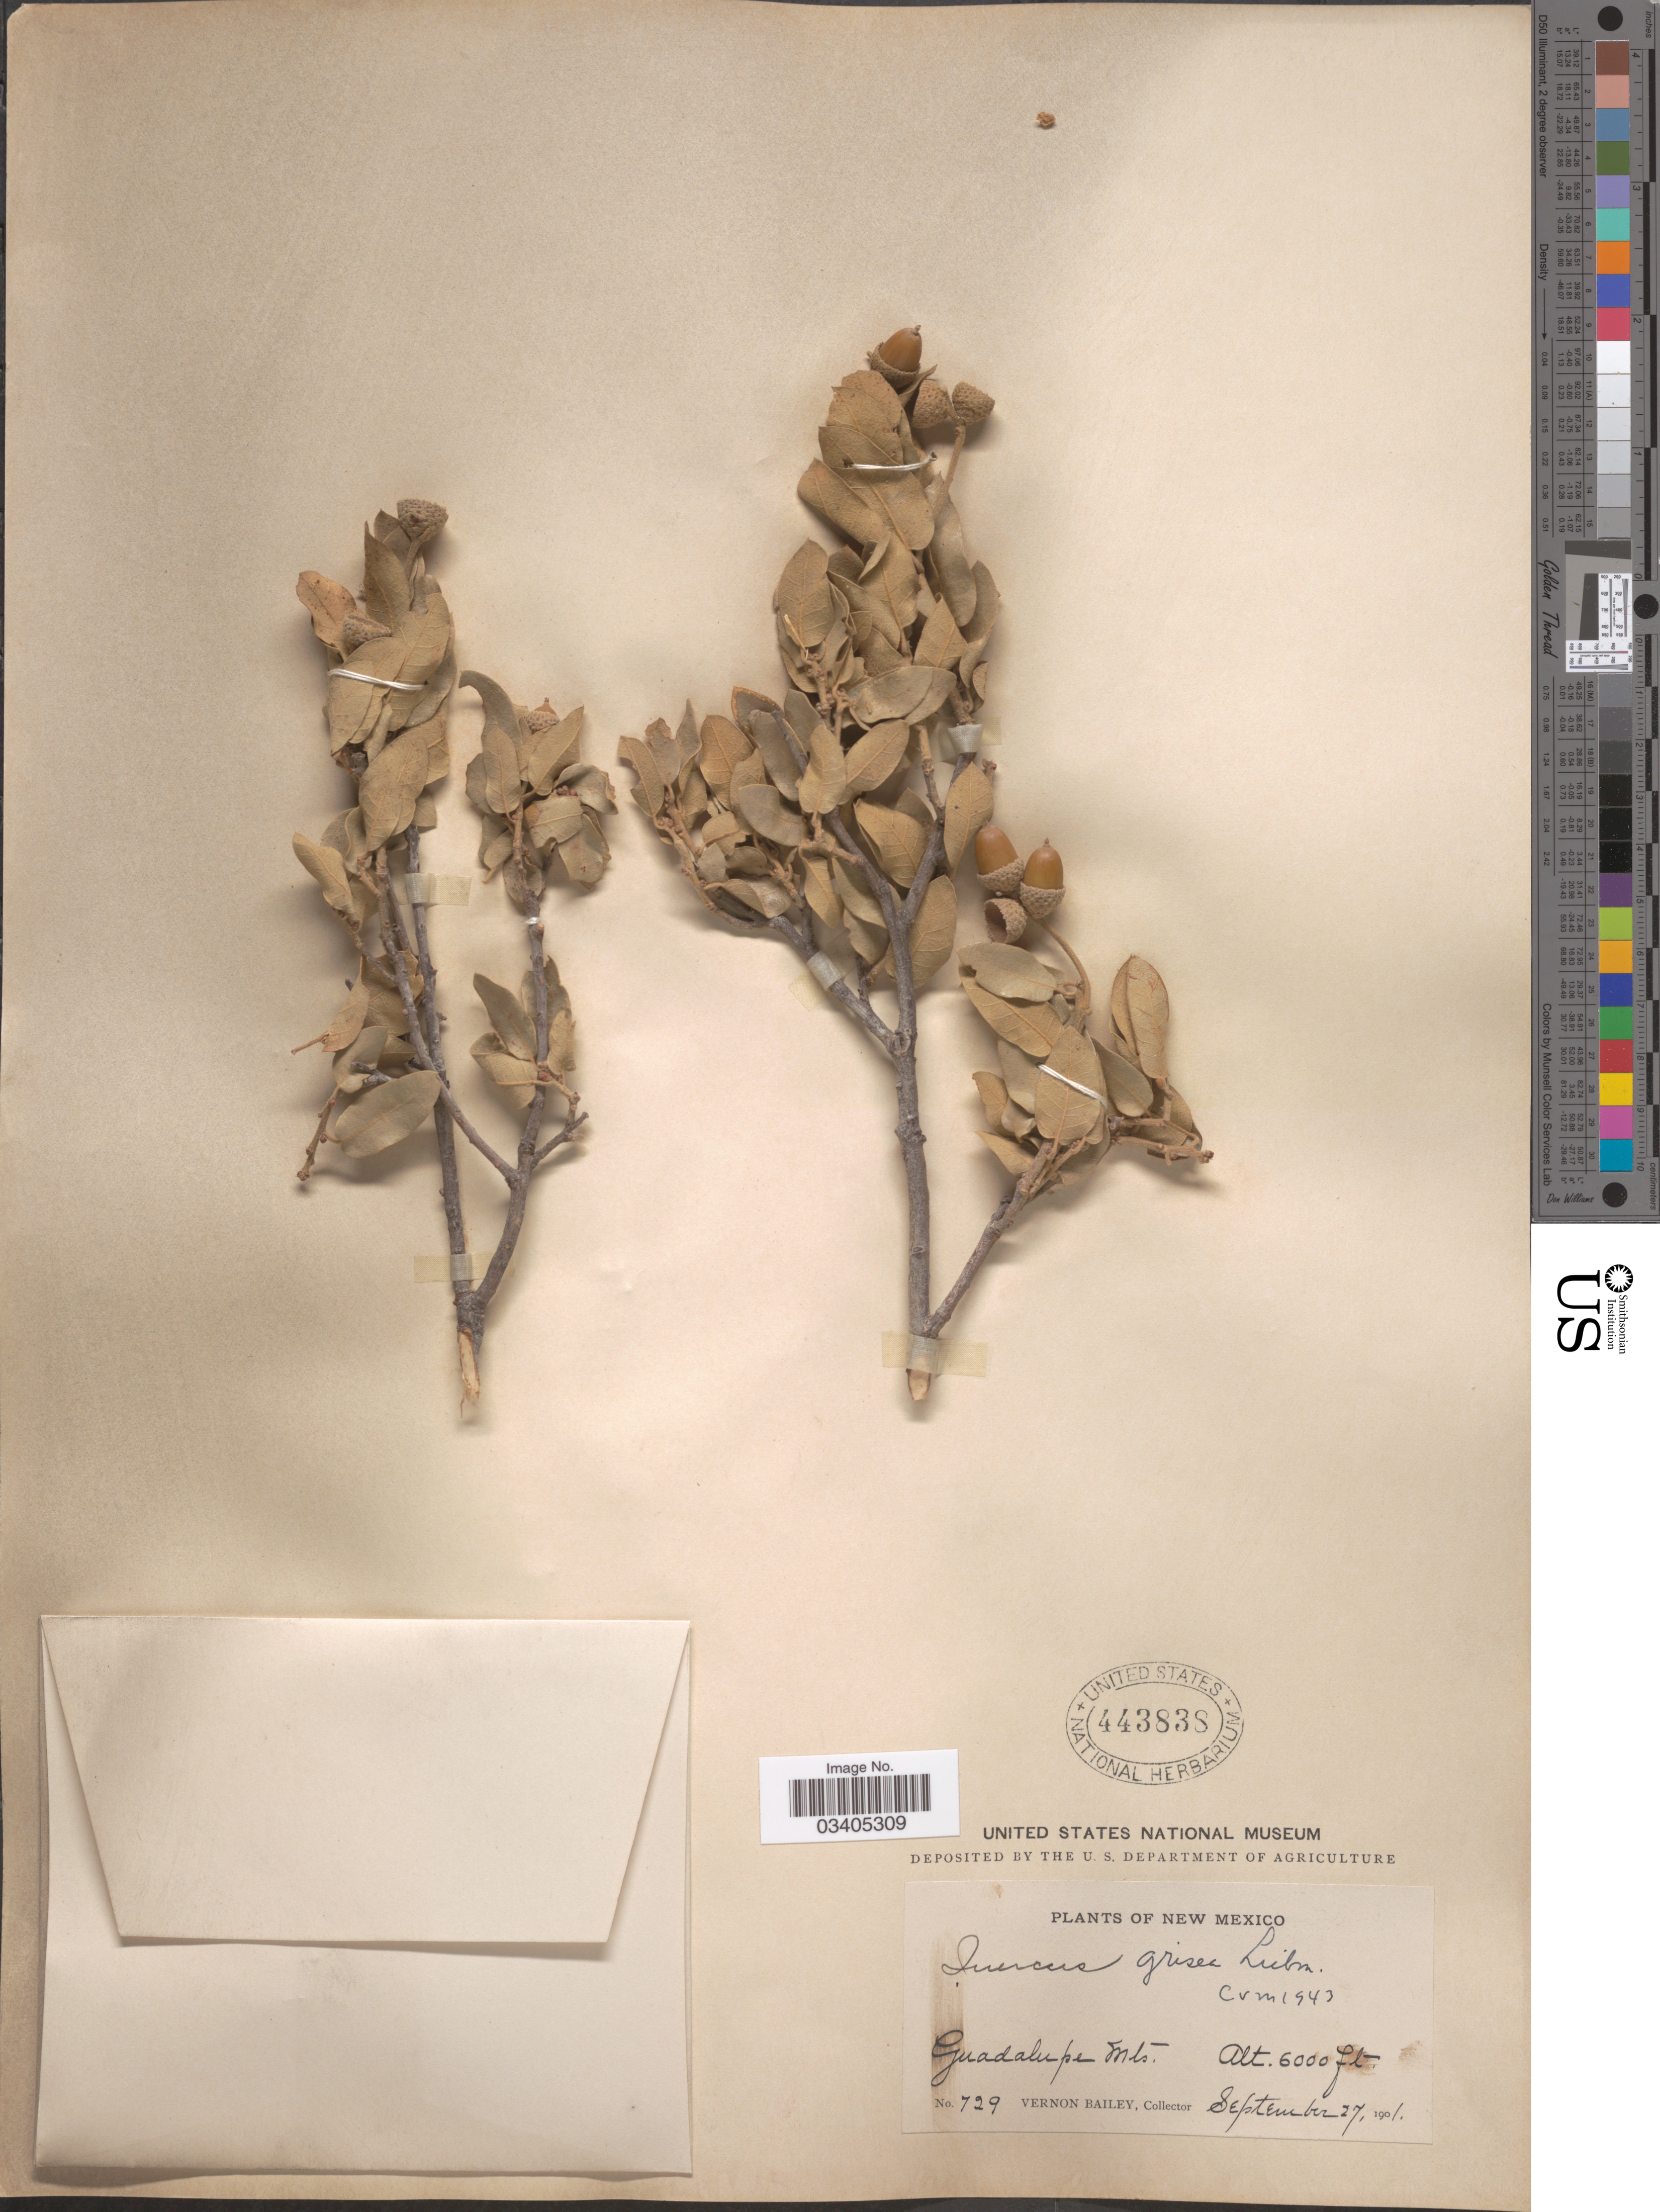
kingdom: Plantae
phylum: Tracheophyta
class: Magnoliopsida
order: Fagales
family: Fagaceae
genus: Quercus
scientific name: Quercus grisea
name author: Liebm.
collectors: V. O. Bailey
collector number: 729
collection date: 1901-09-27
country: United States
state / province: New Mexico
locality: Guadalupe Mts.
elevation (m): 1829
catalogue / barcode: US 443838